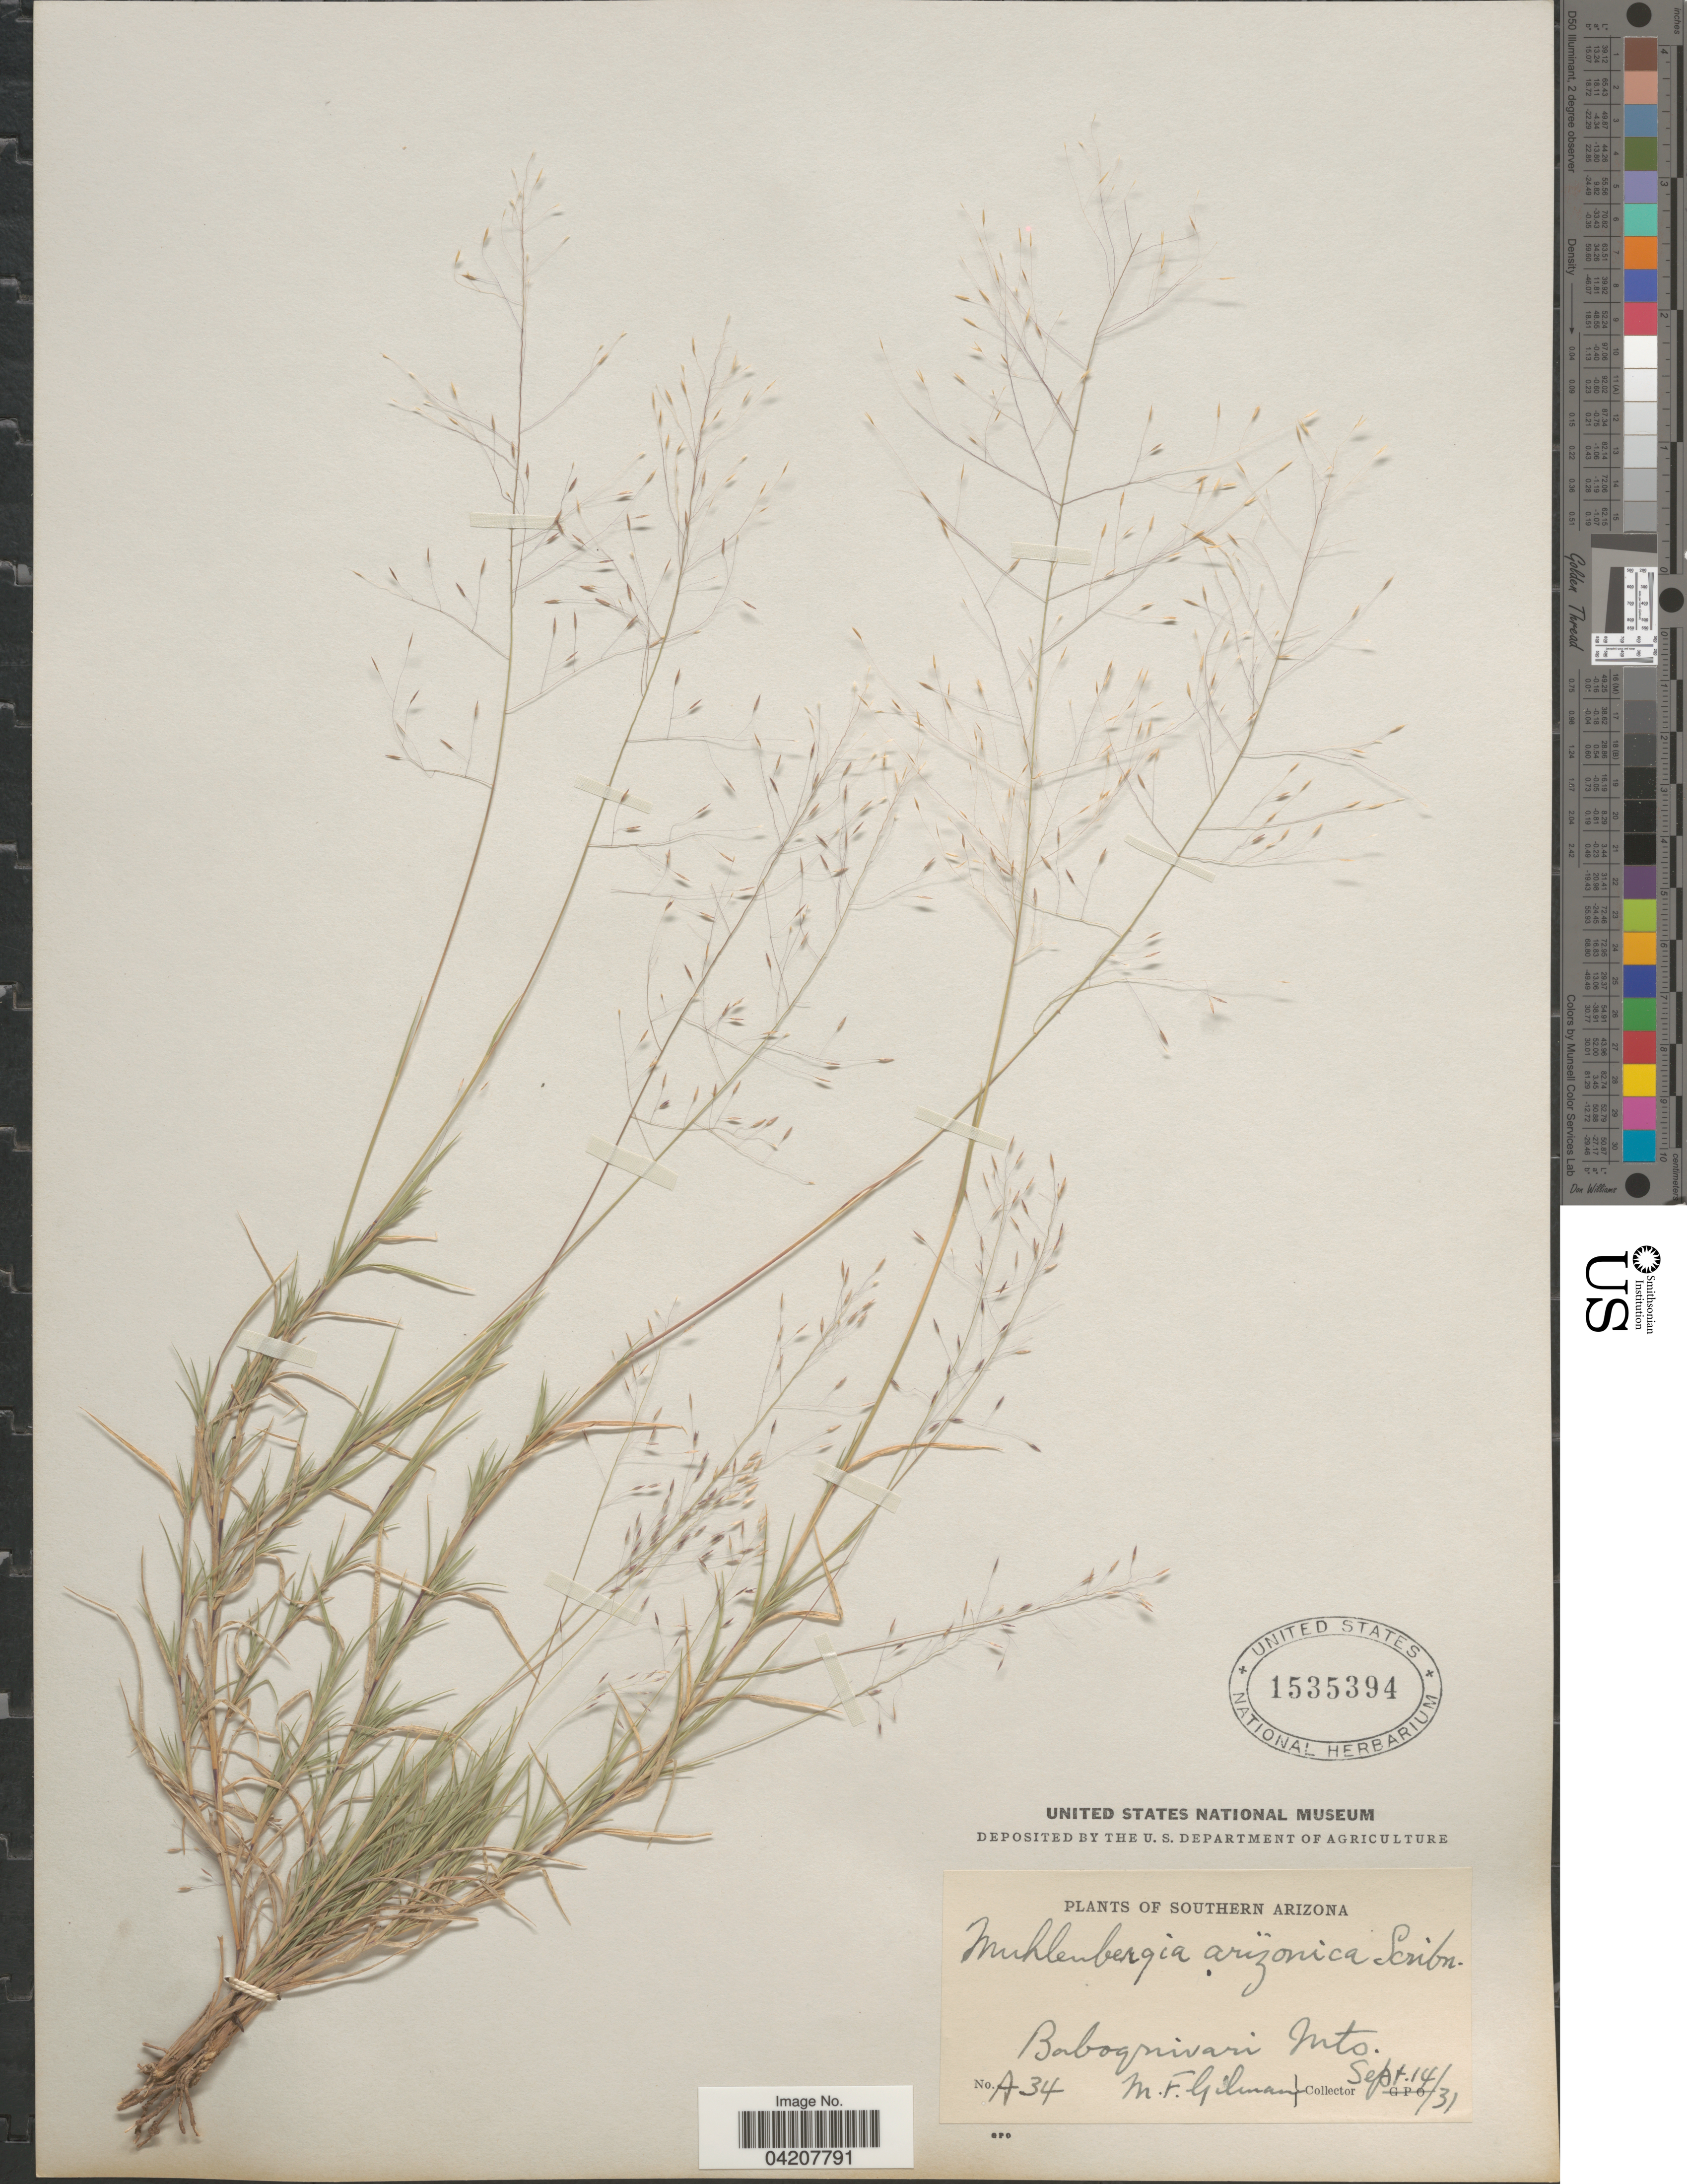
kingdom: Plantae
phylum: Tracheophyta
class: Liliopsida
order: Poales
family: Poaceae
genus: Muhlenbergia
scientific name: Muhlenbergia arizonica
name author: Scribn.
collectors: M. F. Gilman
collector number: A34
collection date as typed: Transcribed d/m/y: 14/9/31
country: United States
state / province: Arizona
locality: Southern Arizona. Baboquivari Mts.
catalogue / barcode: US 1535394